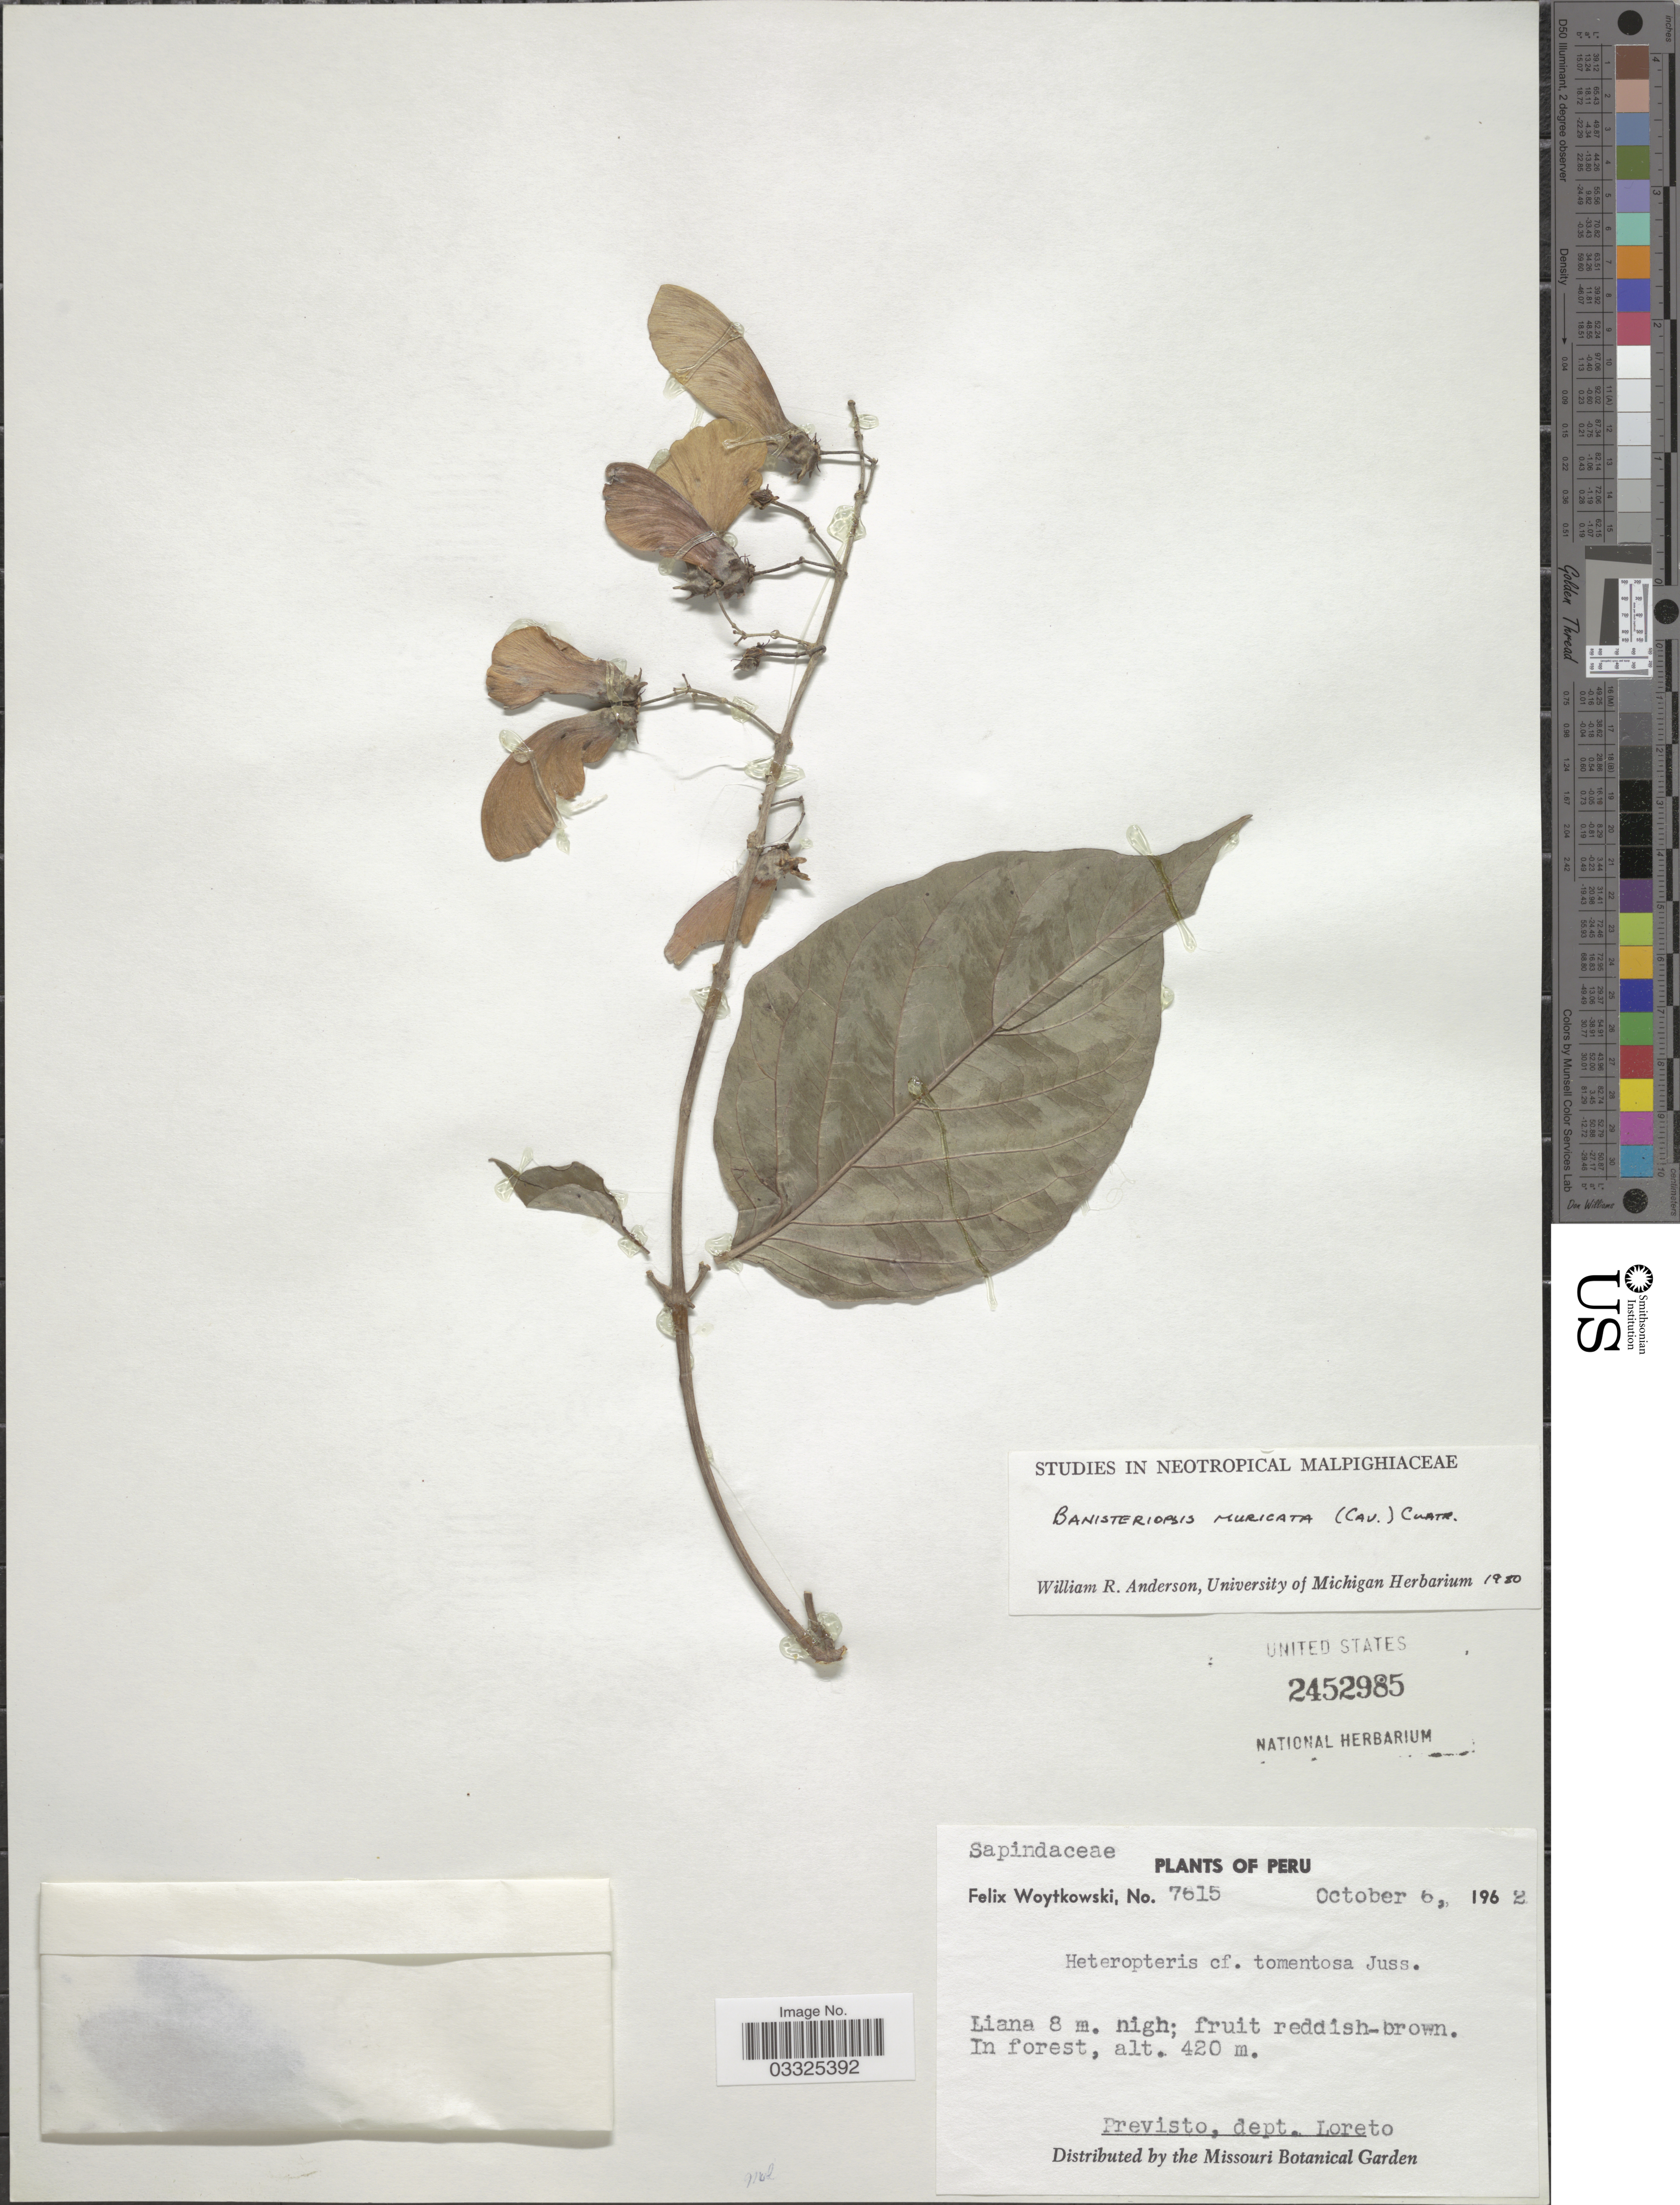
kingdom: Plantae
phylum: Tracheophyta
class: Magnoliopsida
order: Malpighiales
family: Malpighiaceae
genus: Banisteriopsis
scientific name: Banisteriopsis muricata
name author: (Cav.) Cuatrec.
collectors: F. Woytkowski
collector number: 7615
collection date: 1962-10-06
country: Peru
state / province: Loreto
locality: Previsto, dept. Loreto.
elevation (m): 420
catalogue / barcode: US 2452985